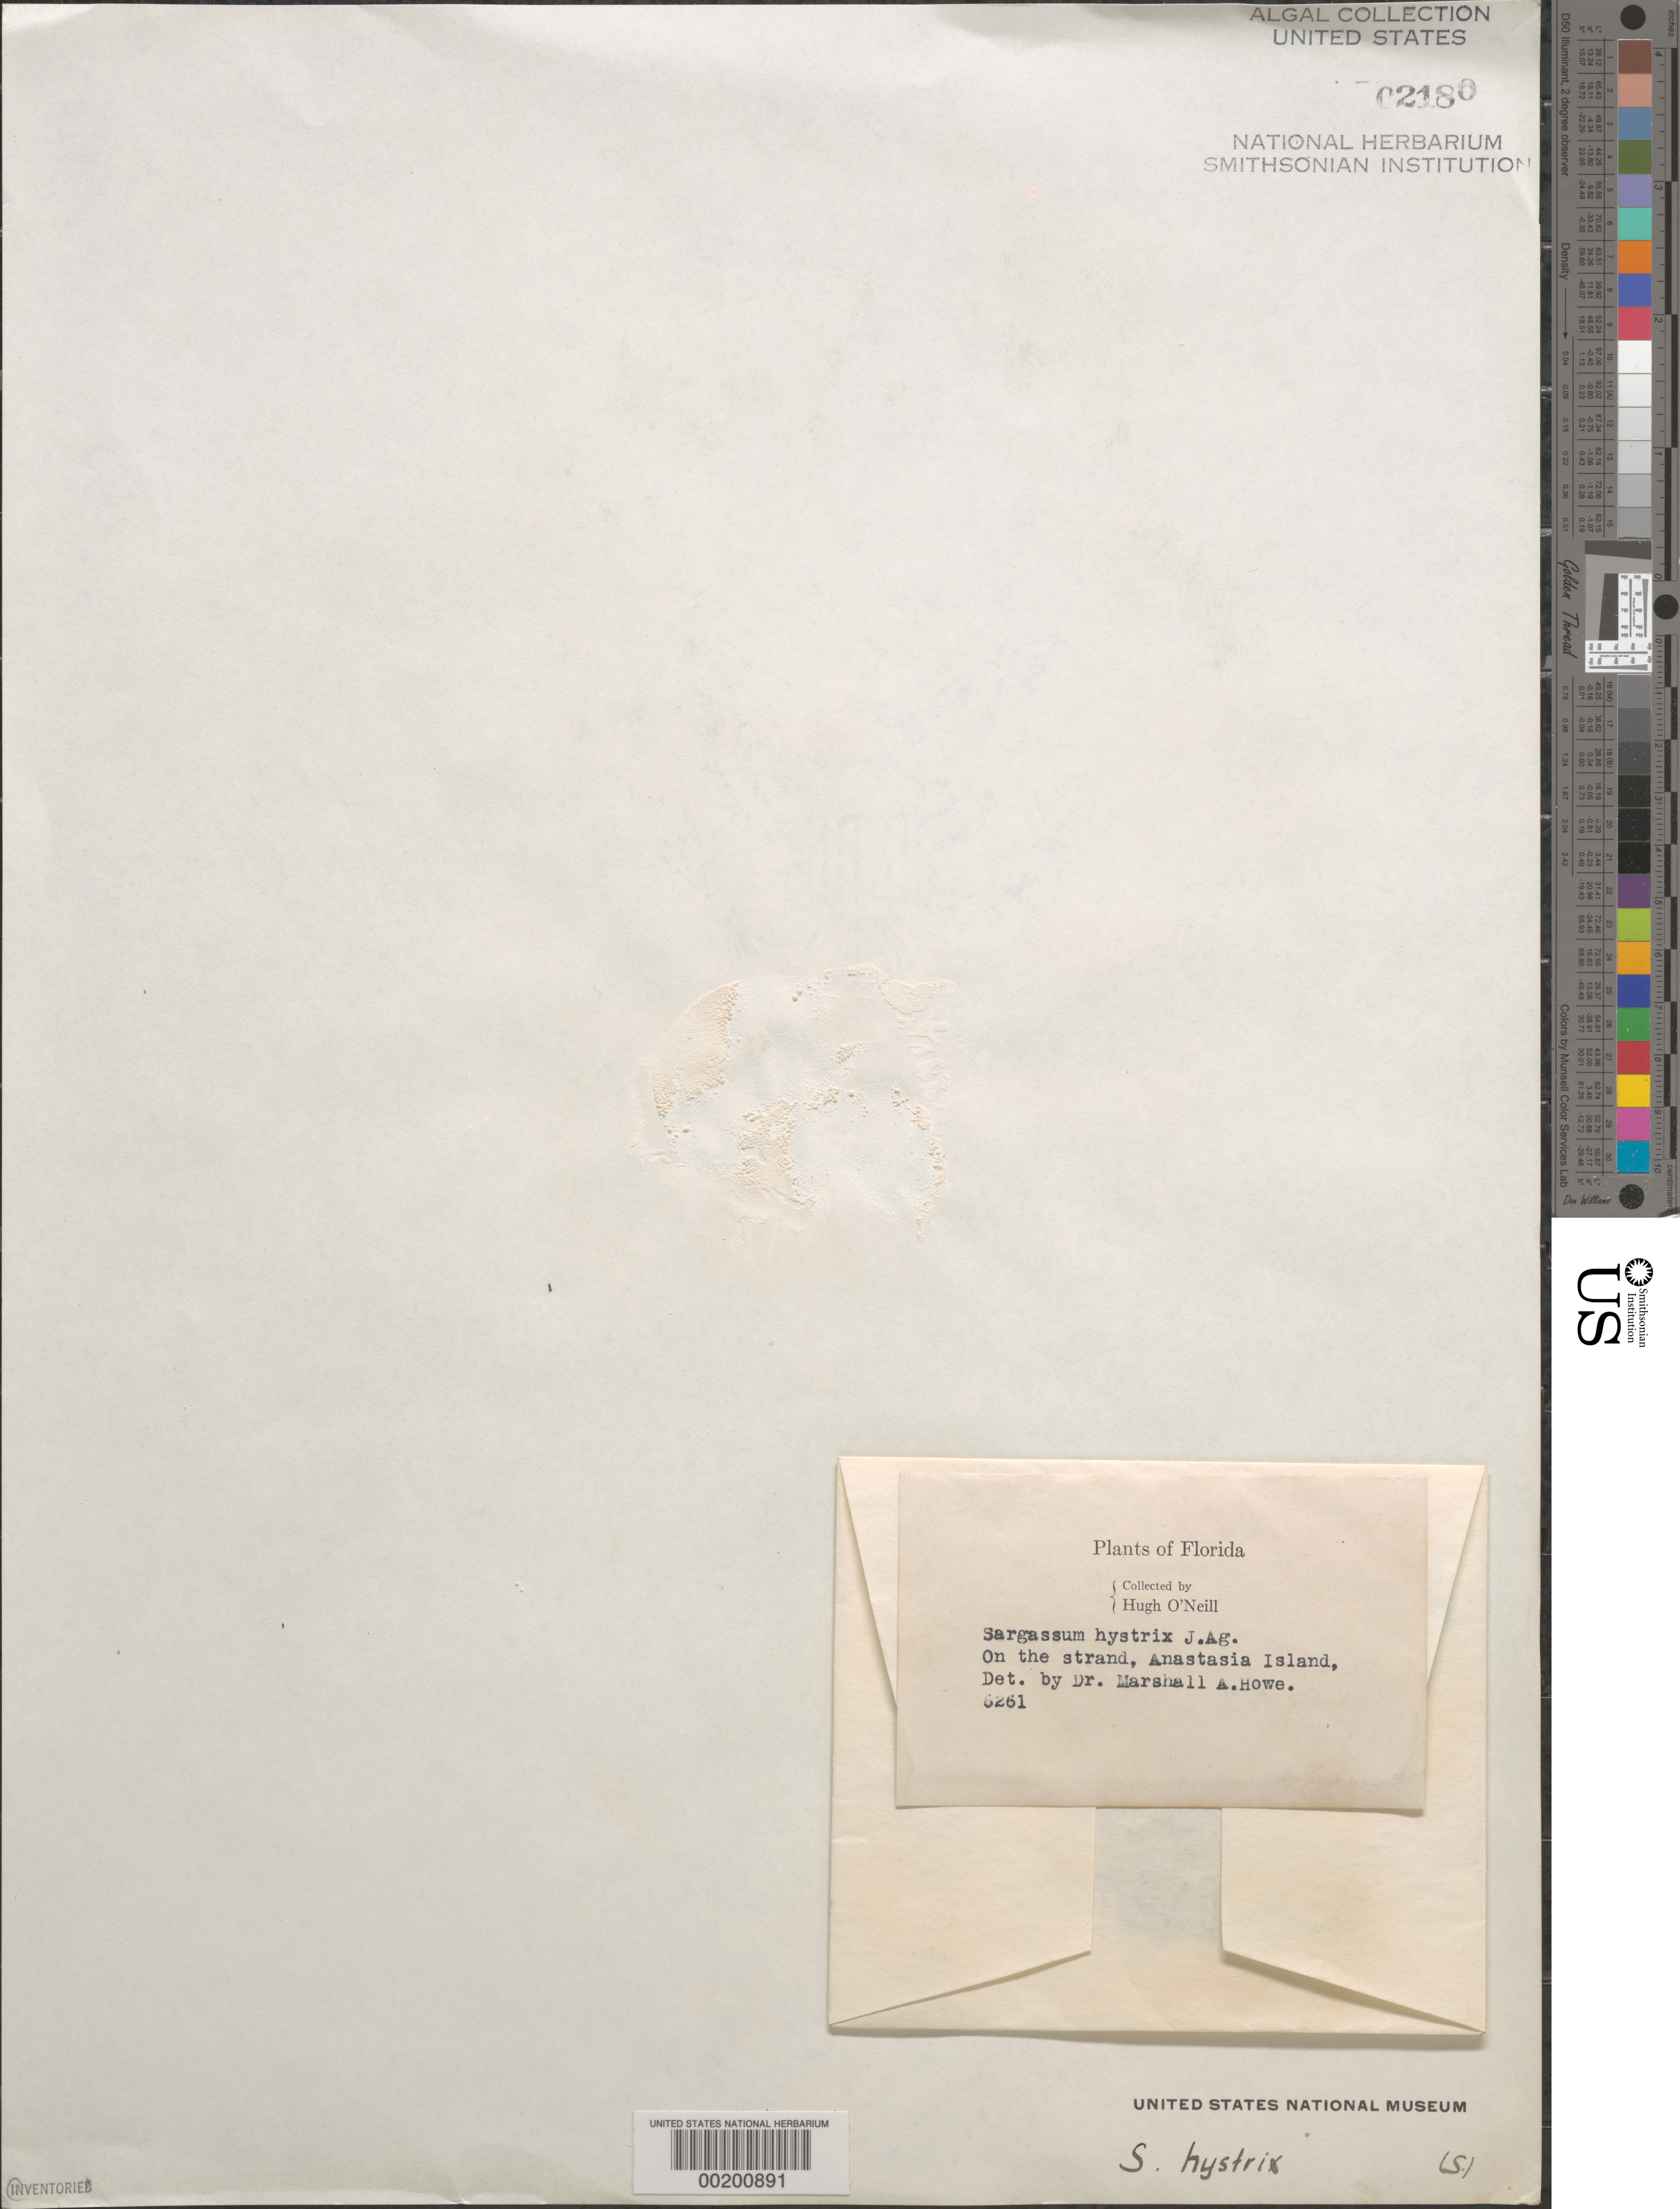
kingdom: Chromista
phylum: Ochrophyta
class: Phaeophyceae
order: Fucales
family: Sargassaceae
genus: Sargassum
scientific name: Sargassum hystrix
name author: J. Agardh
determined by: Howe, M. A.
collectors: H. O'Neill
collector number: MAH 6261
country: United States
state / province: Florida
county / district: Saint Johns County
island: Anastasia Island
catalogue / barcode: US 2180